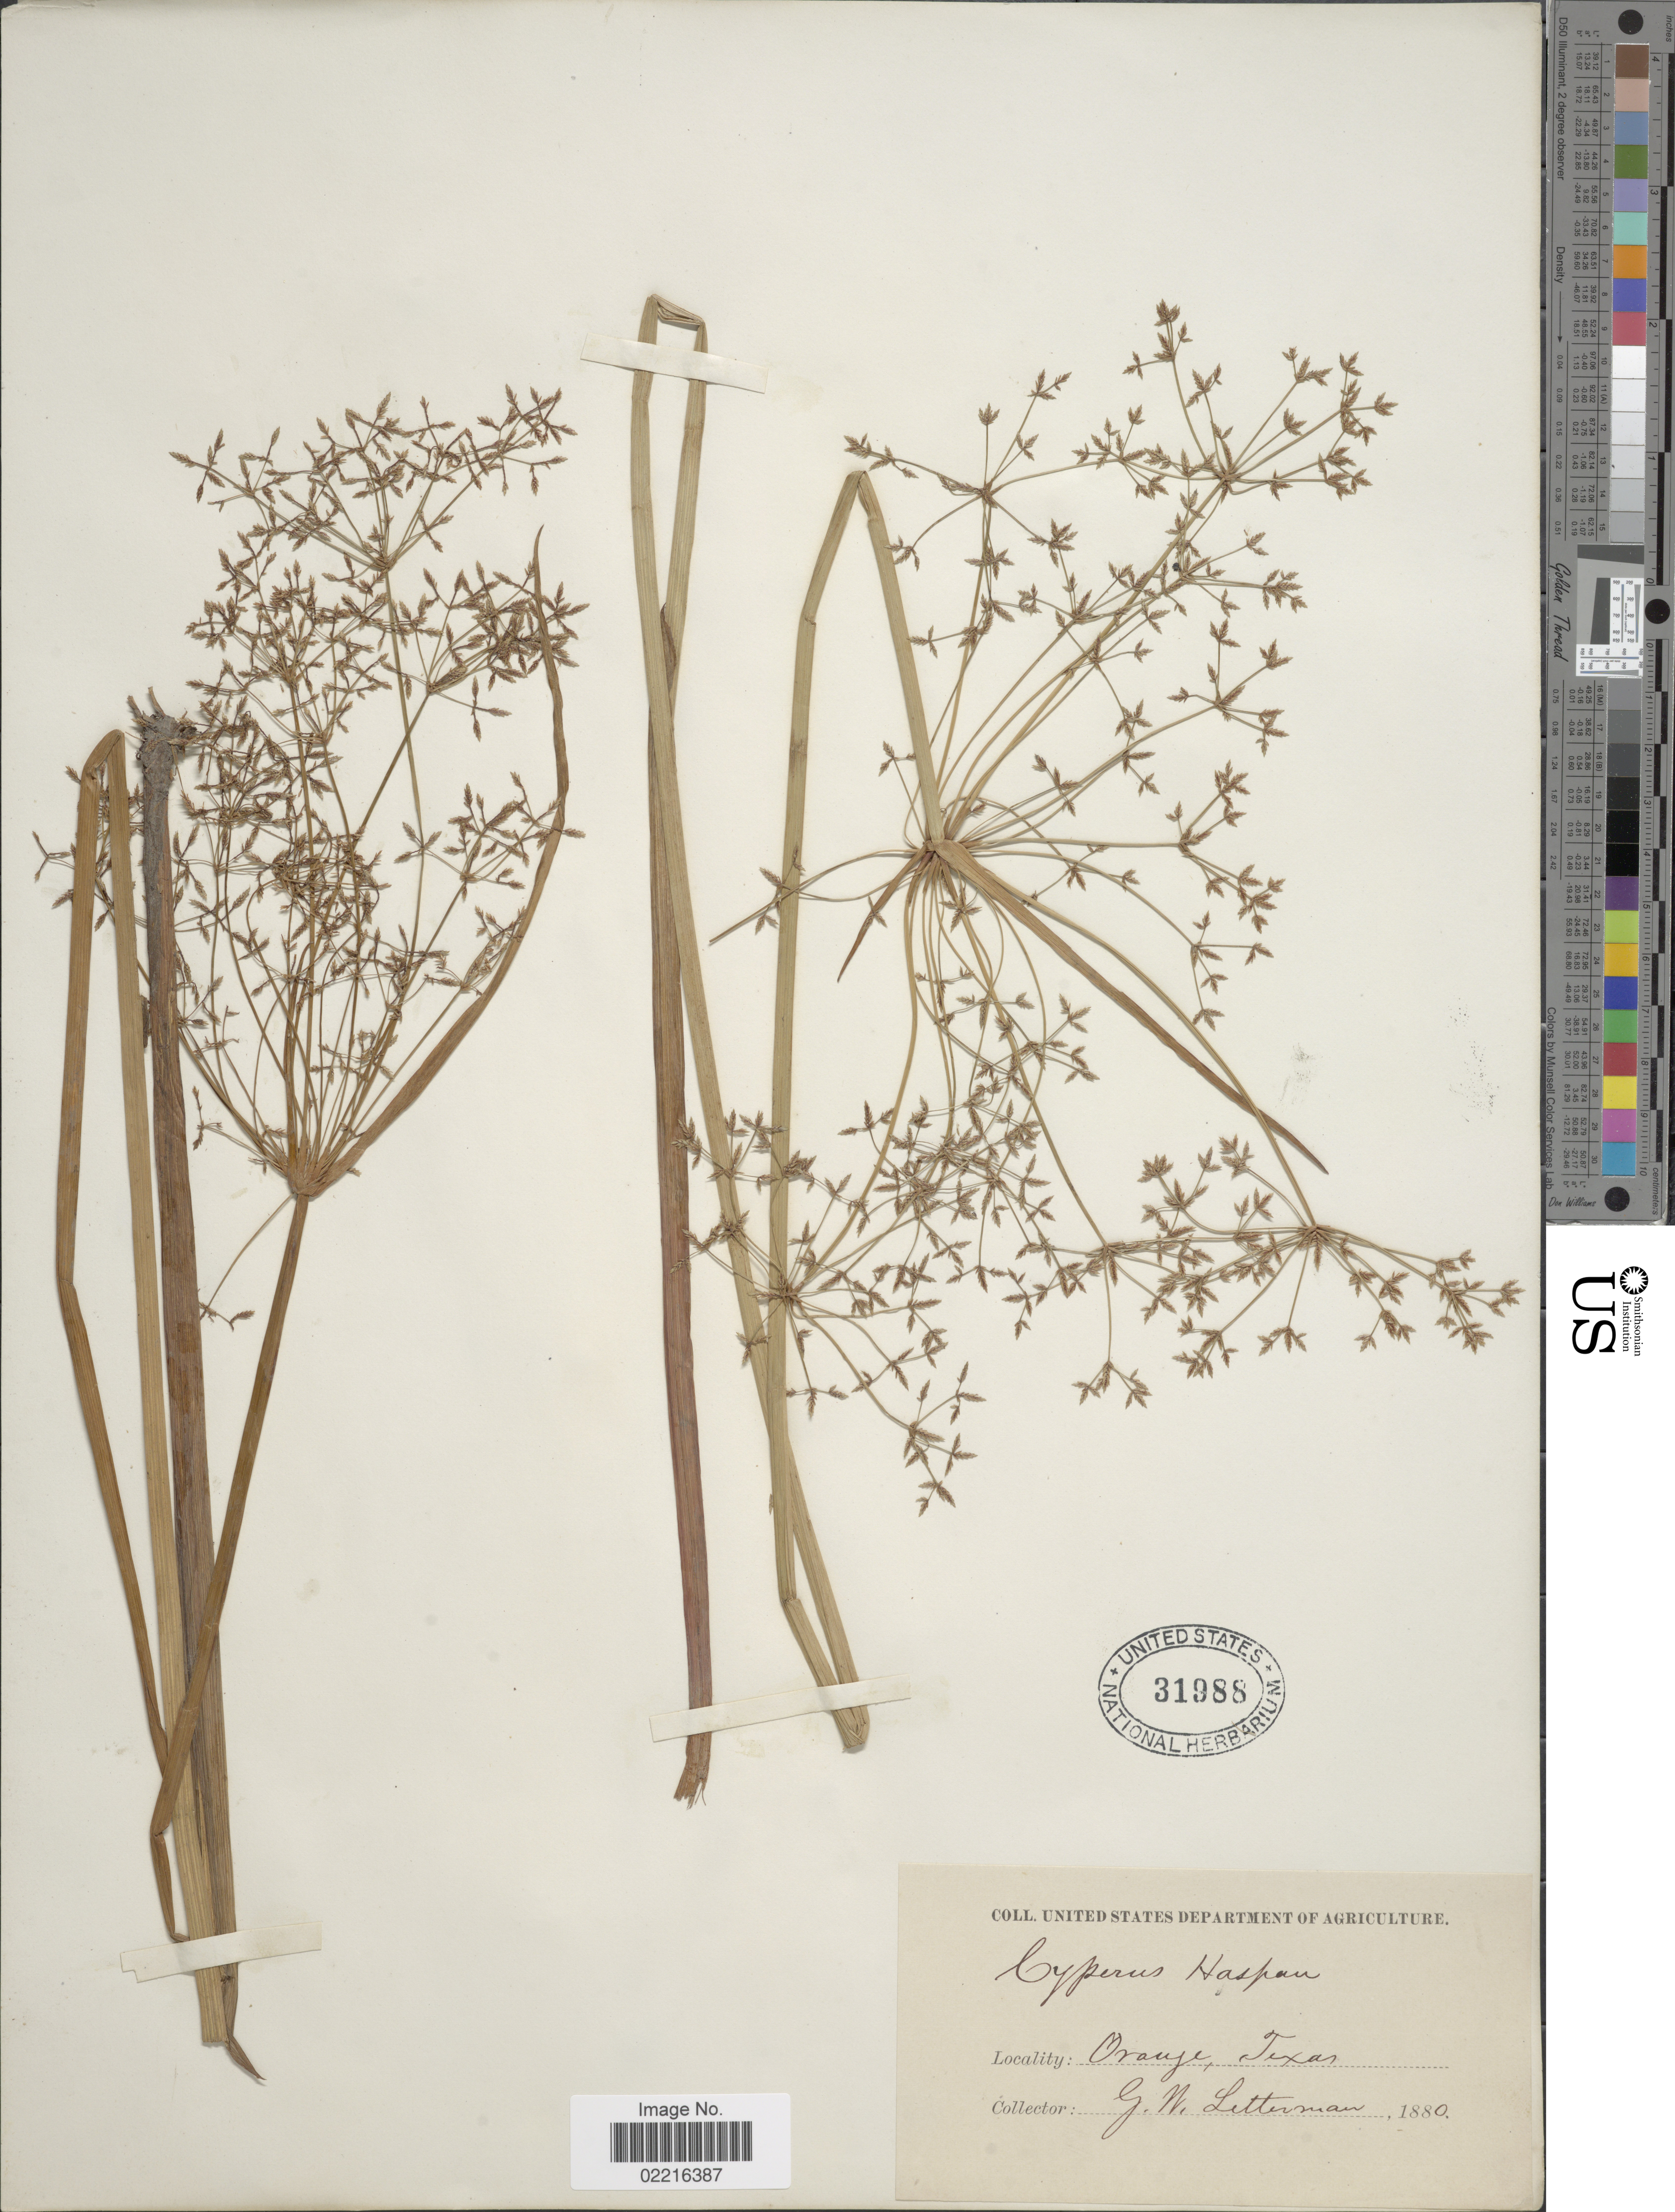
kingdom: Plantae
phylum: Tracheophyta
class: Liliopsida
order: Poales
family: Cyperaceae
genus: Cyperus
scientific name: Cyperus haspan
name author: L.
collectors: G. W. Letterman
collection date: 1880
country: United States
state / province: Texas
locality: Orange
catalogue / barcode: US 31988